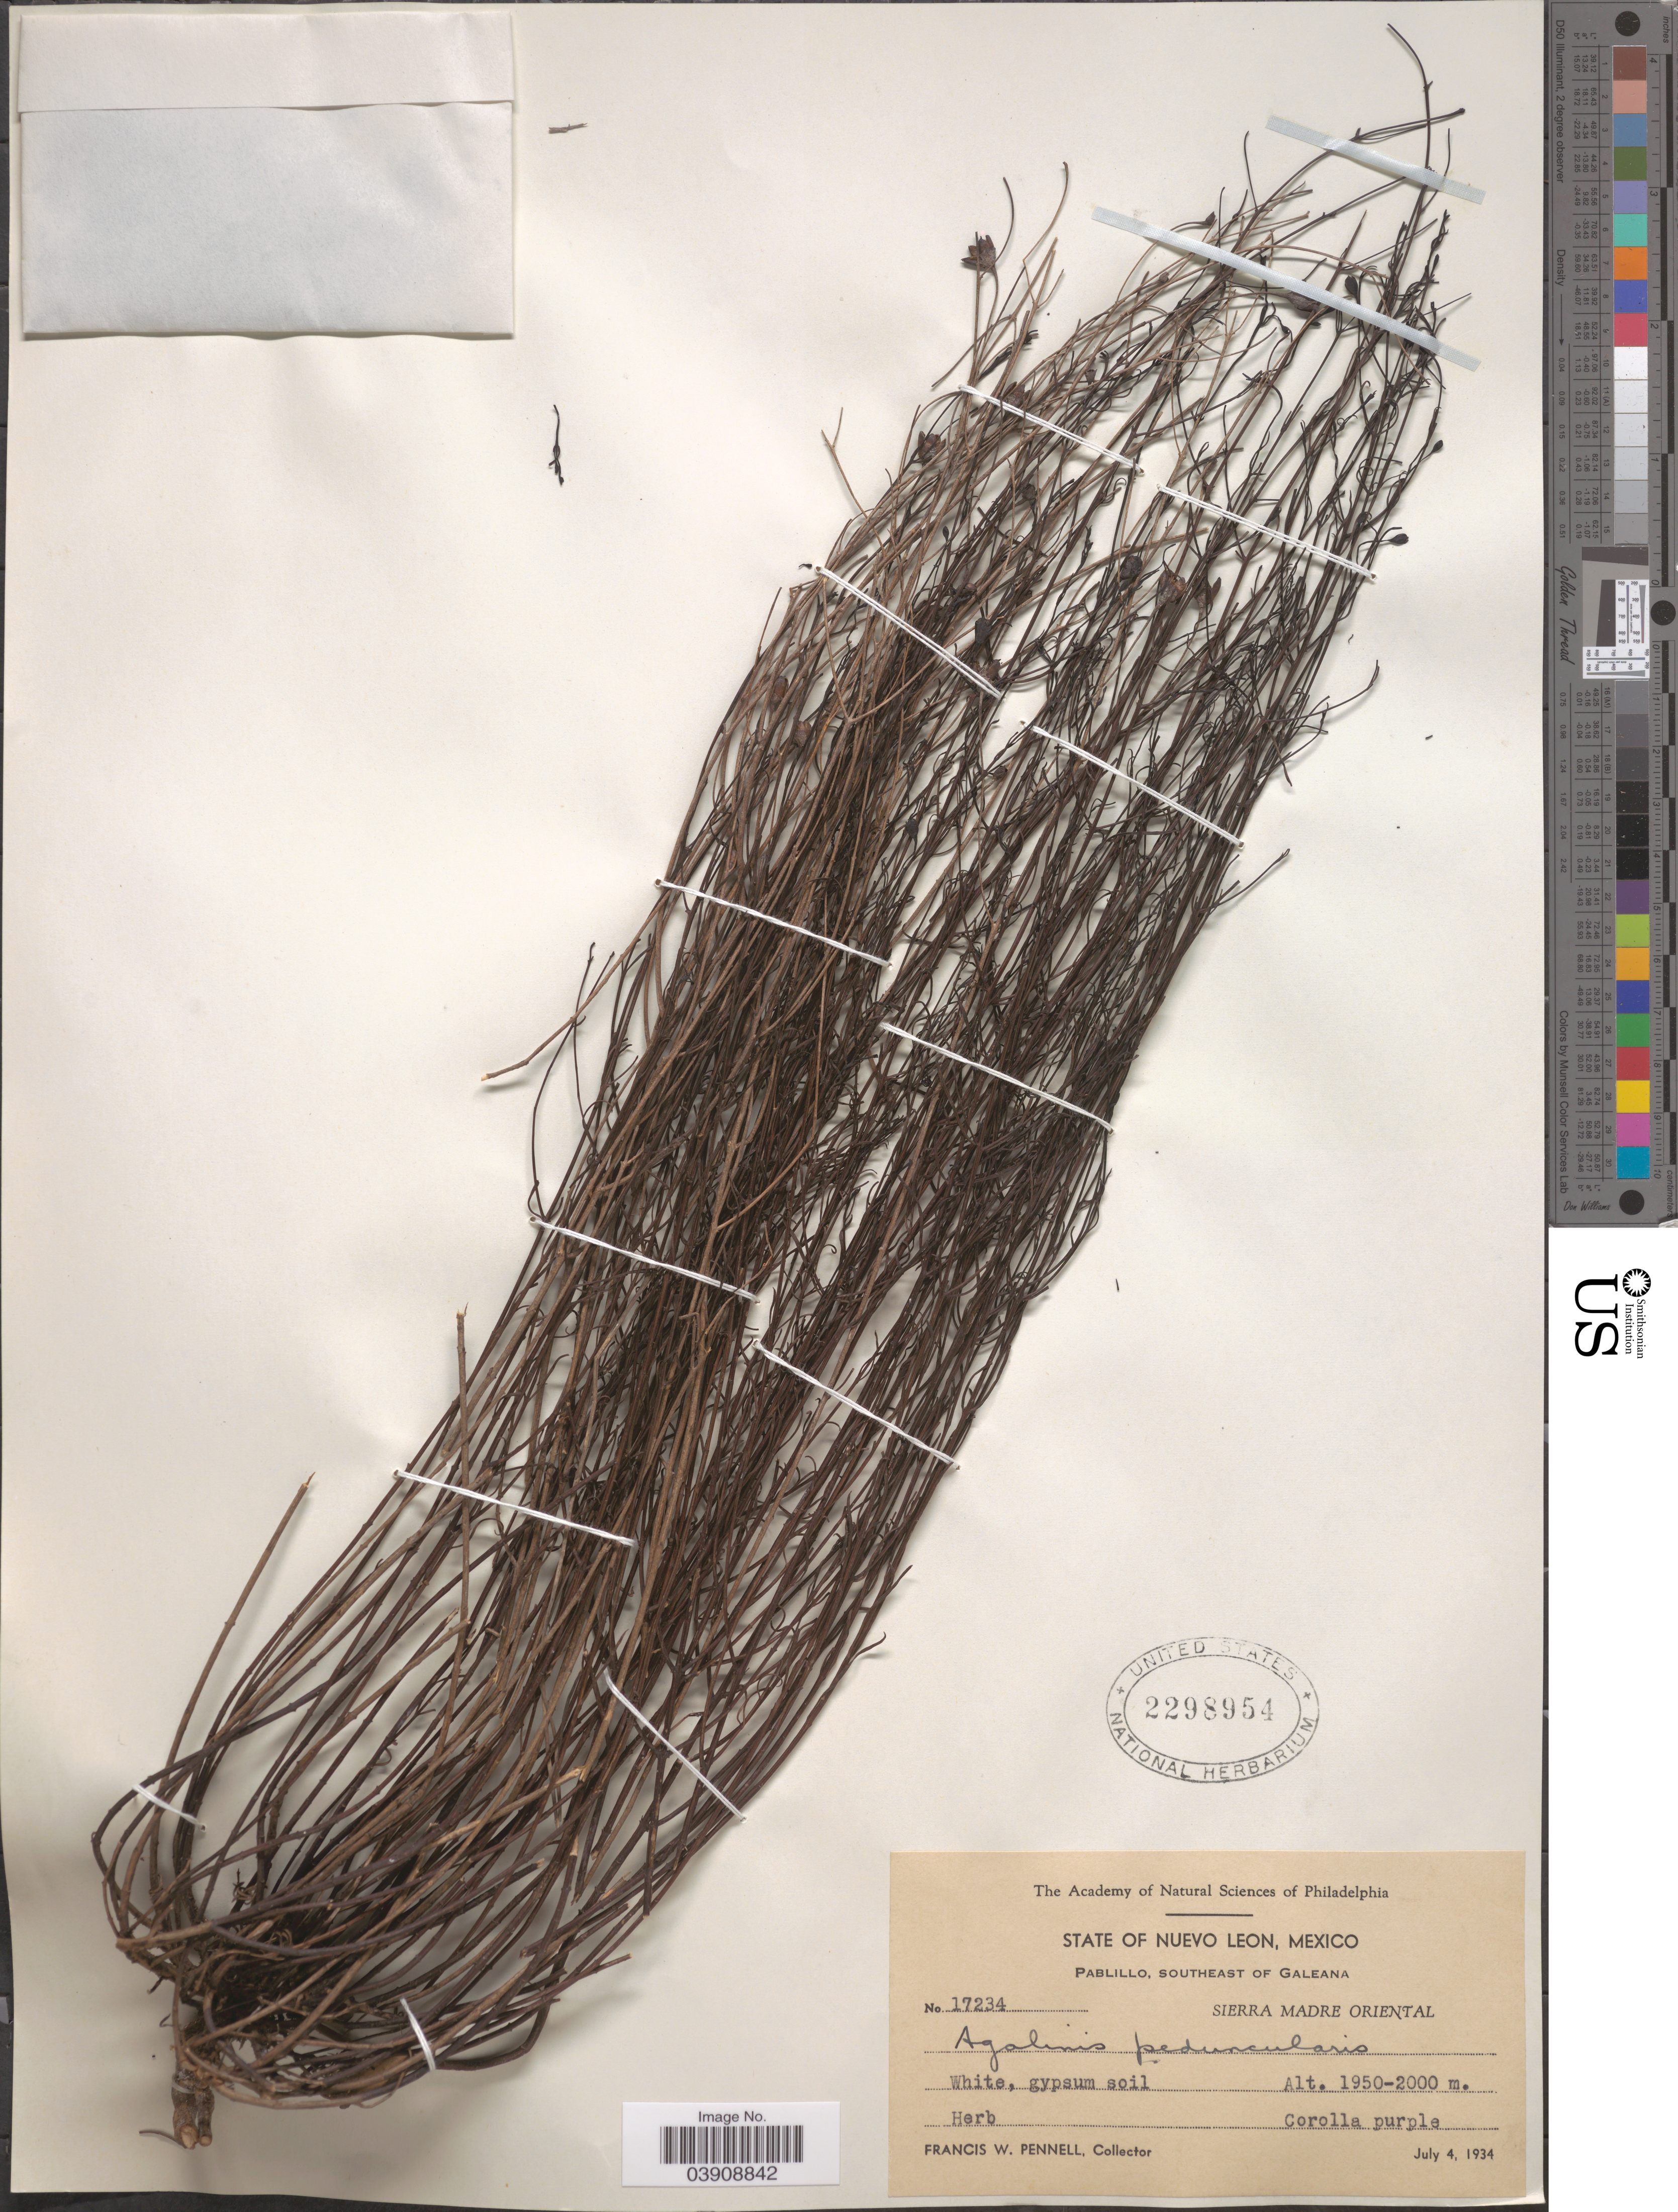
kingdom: Plantae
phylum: Tracheophyta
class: Magnoliopsida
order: Lamiales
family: Orobanchaceae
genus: Agalinis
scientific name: Agalinis peduncularis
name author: (Benth.) Pennell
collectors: F. W. Pennell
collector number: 17234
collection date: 1934-07-04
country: Mexico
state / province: Nuevo León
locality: Pablillo, southeast of Galeana. Sierra Madre Oriental.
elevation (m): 1950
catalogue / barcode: US 2298954